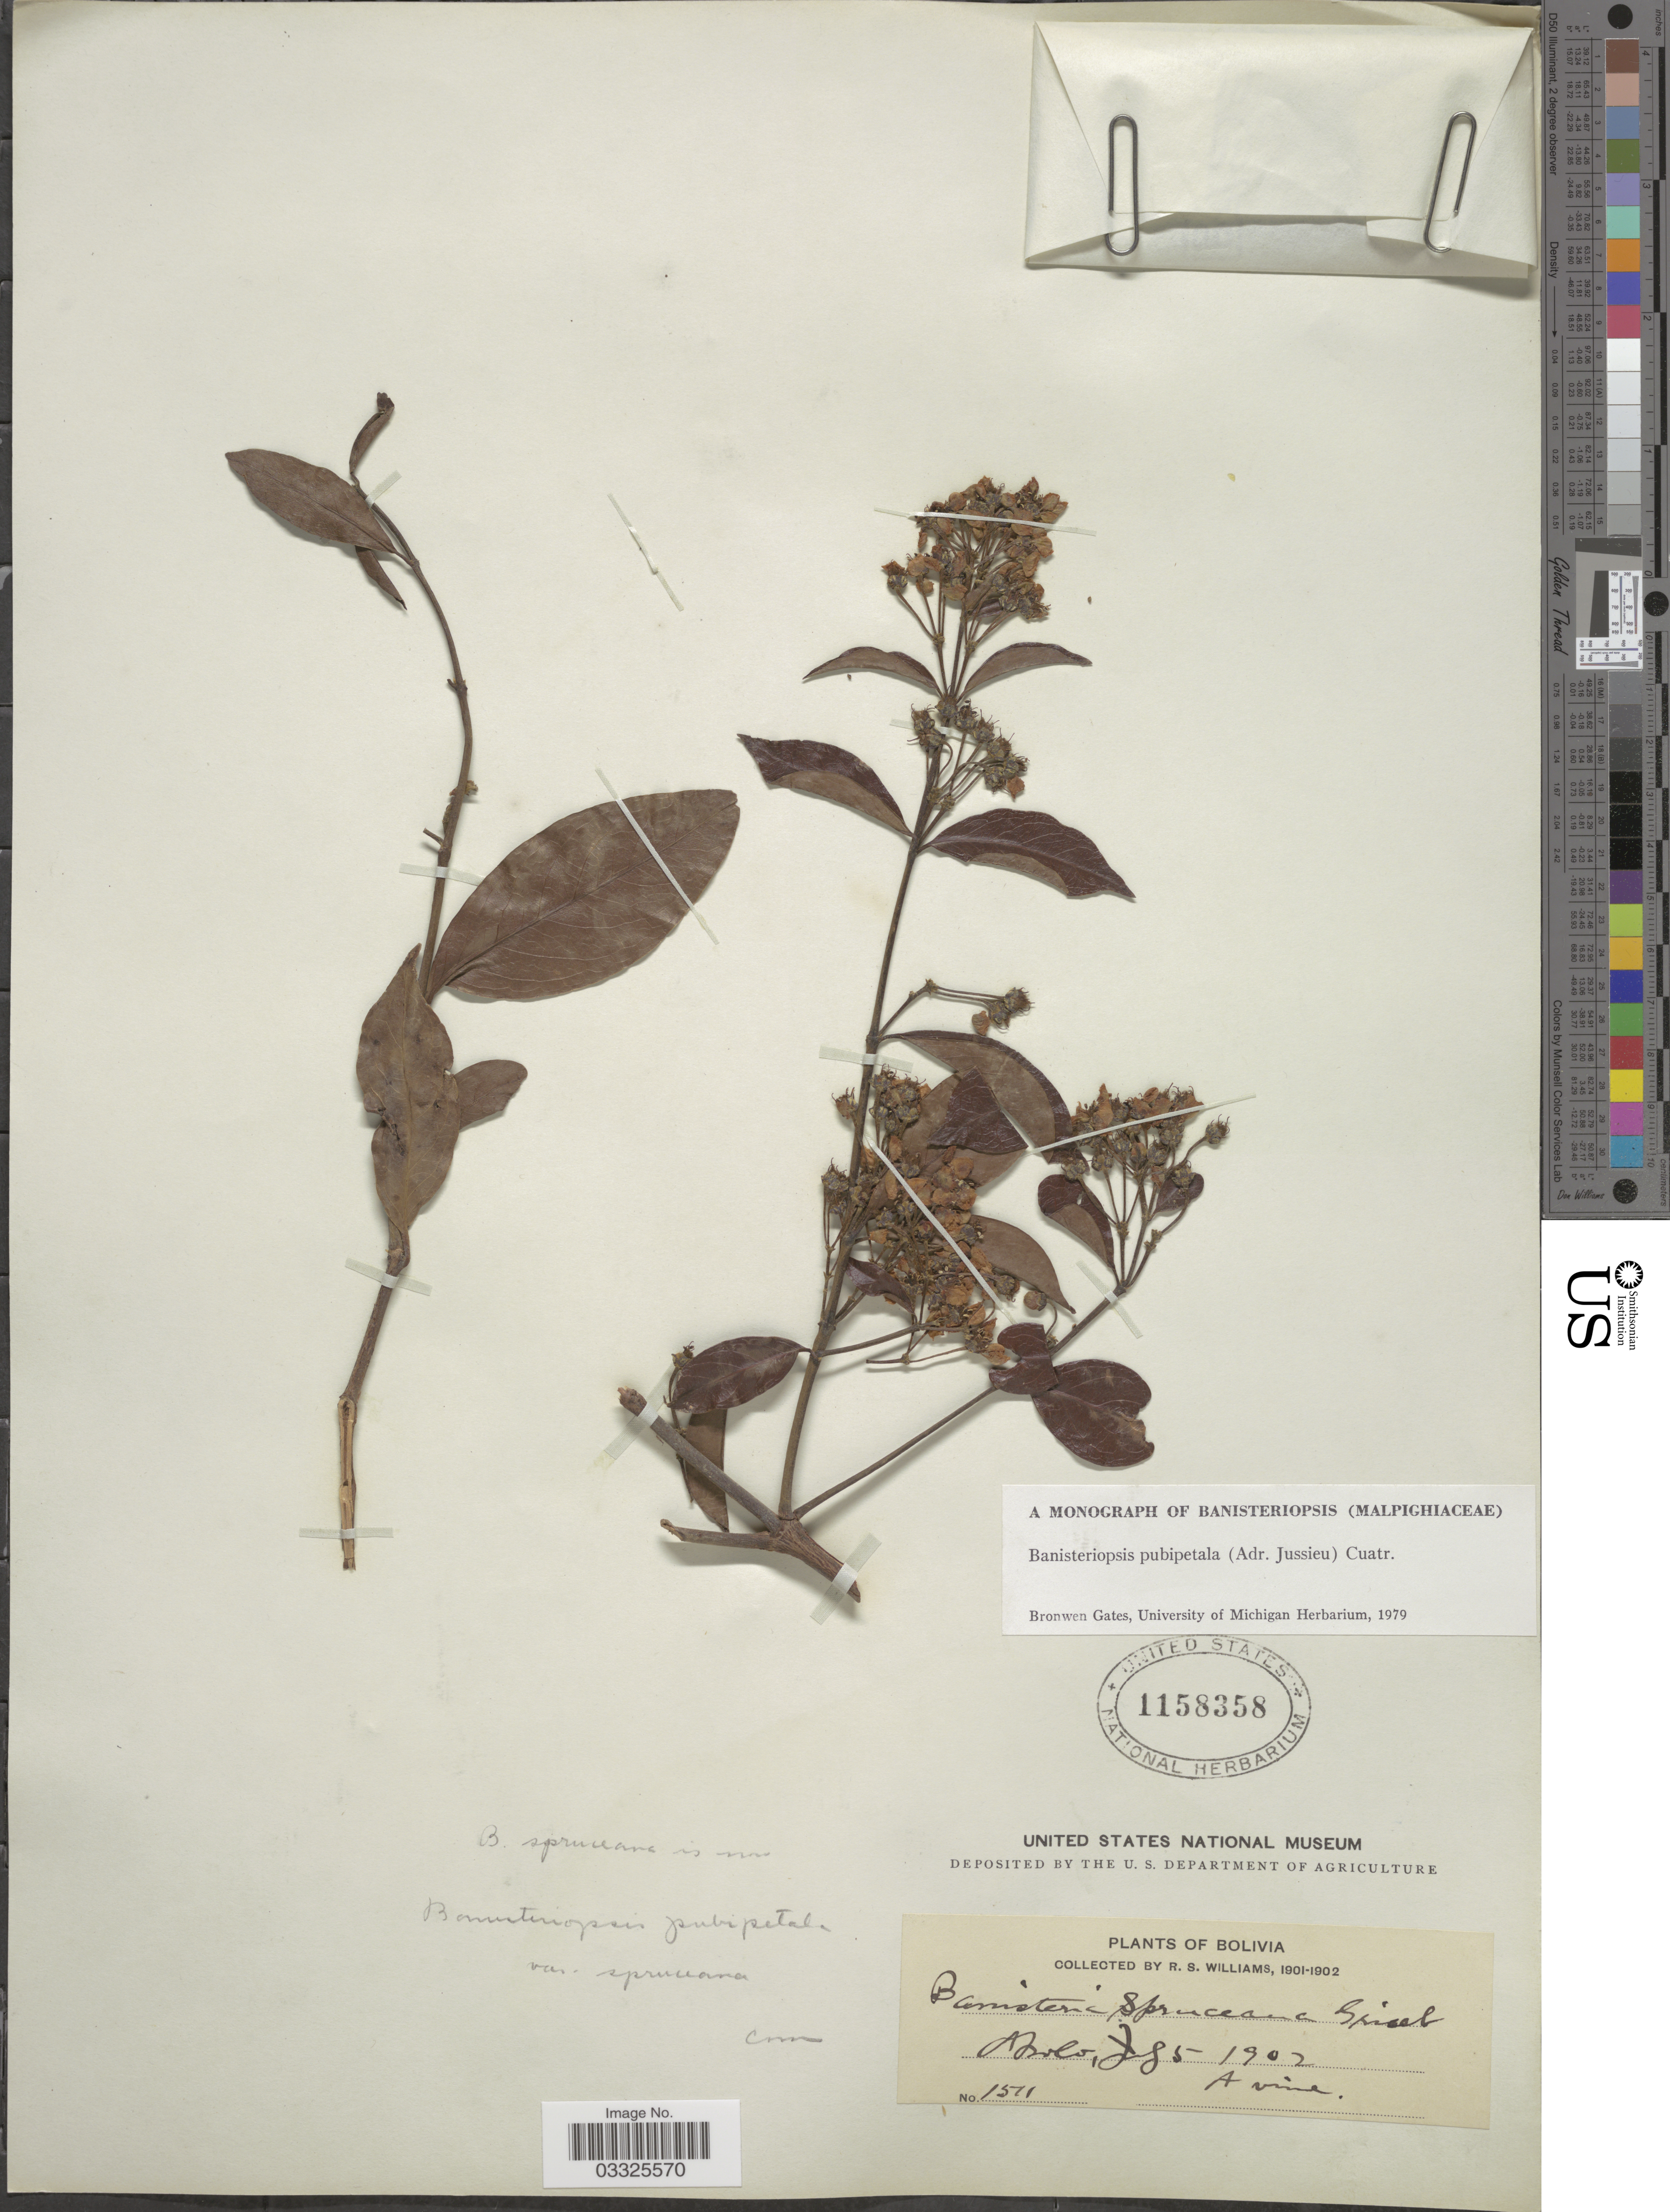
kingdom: Plantae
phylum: Tracheophyta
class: Magnoliopsida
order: Malpighiales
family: Malpighiaceae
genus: Banisteriopsis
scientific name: Banisteriopsis pubipetala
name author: (A. Juss.) Cuatrec.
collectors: R. S. Williams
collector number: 1511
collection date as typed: Jul. 5, 1902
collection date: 1902-07-05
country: Bolivia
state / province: La Paz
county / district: Franz Tamayo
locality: Apolo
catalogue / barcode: US 1158358